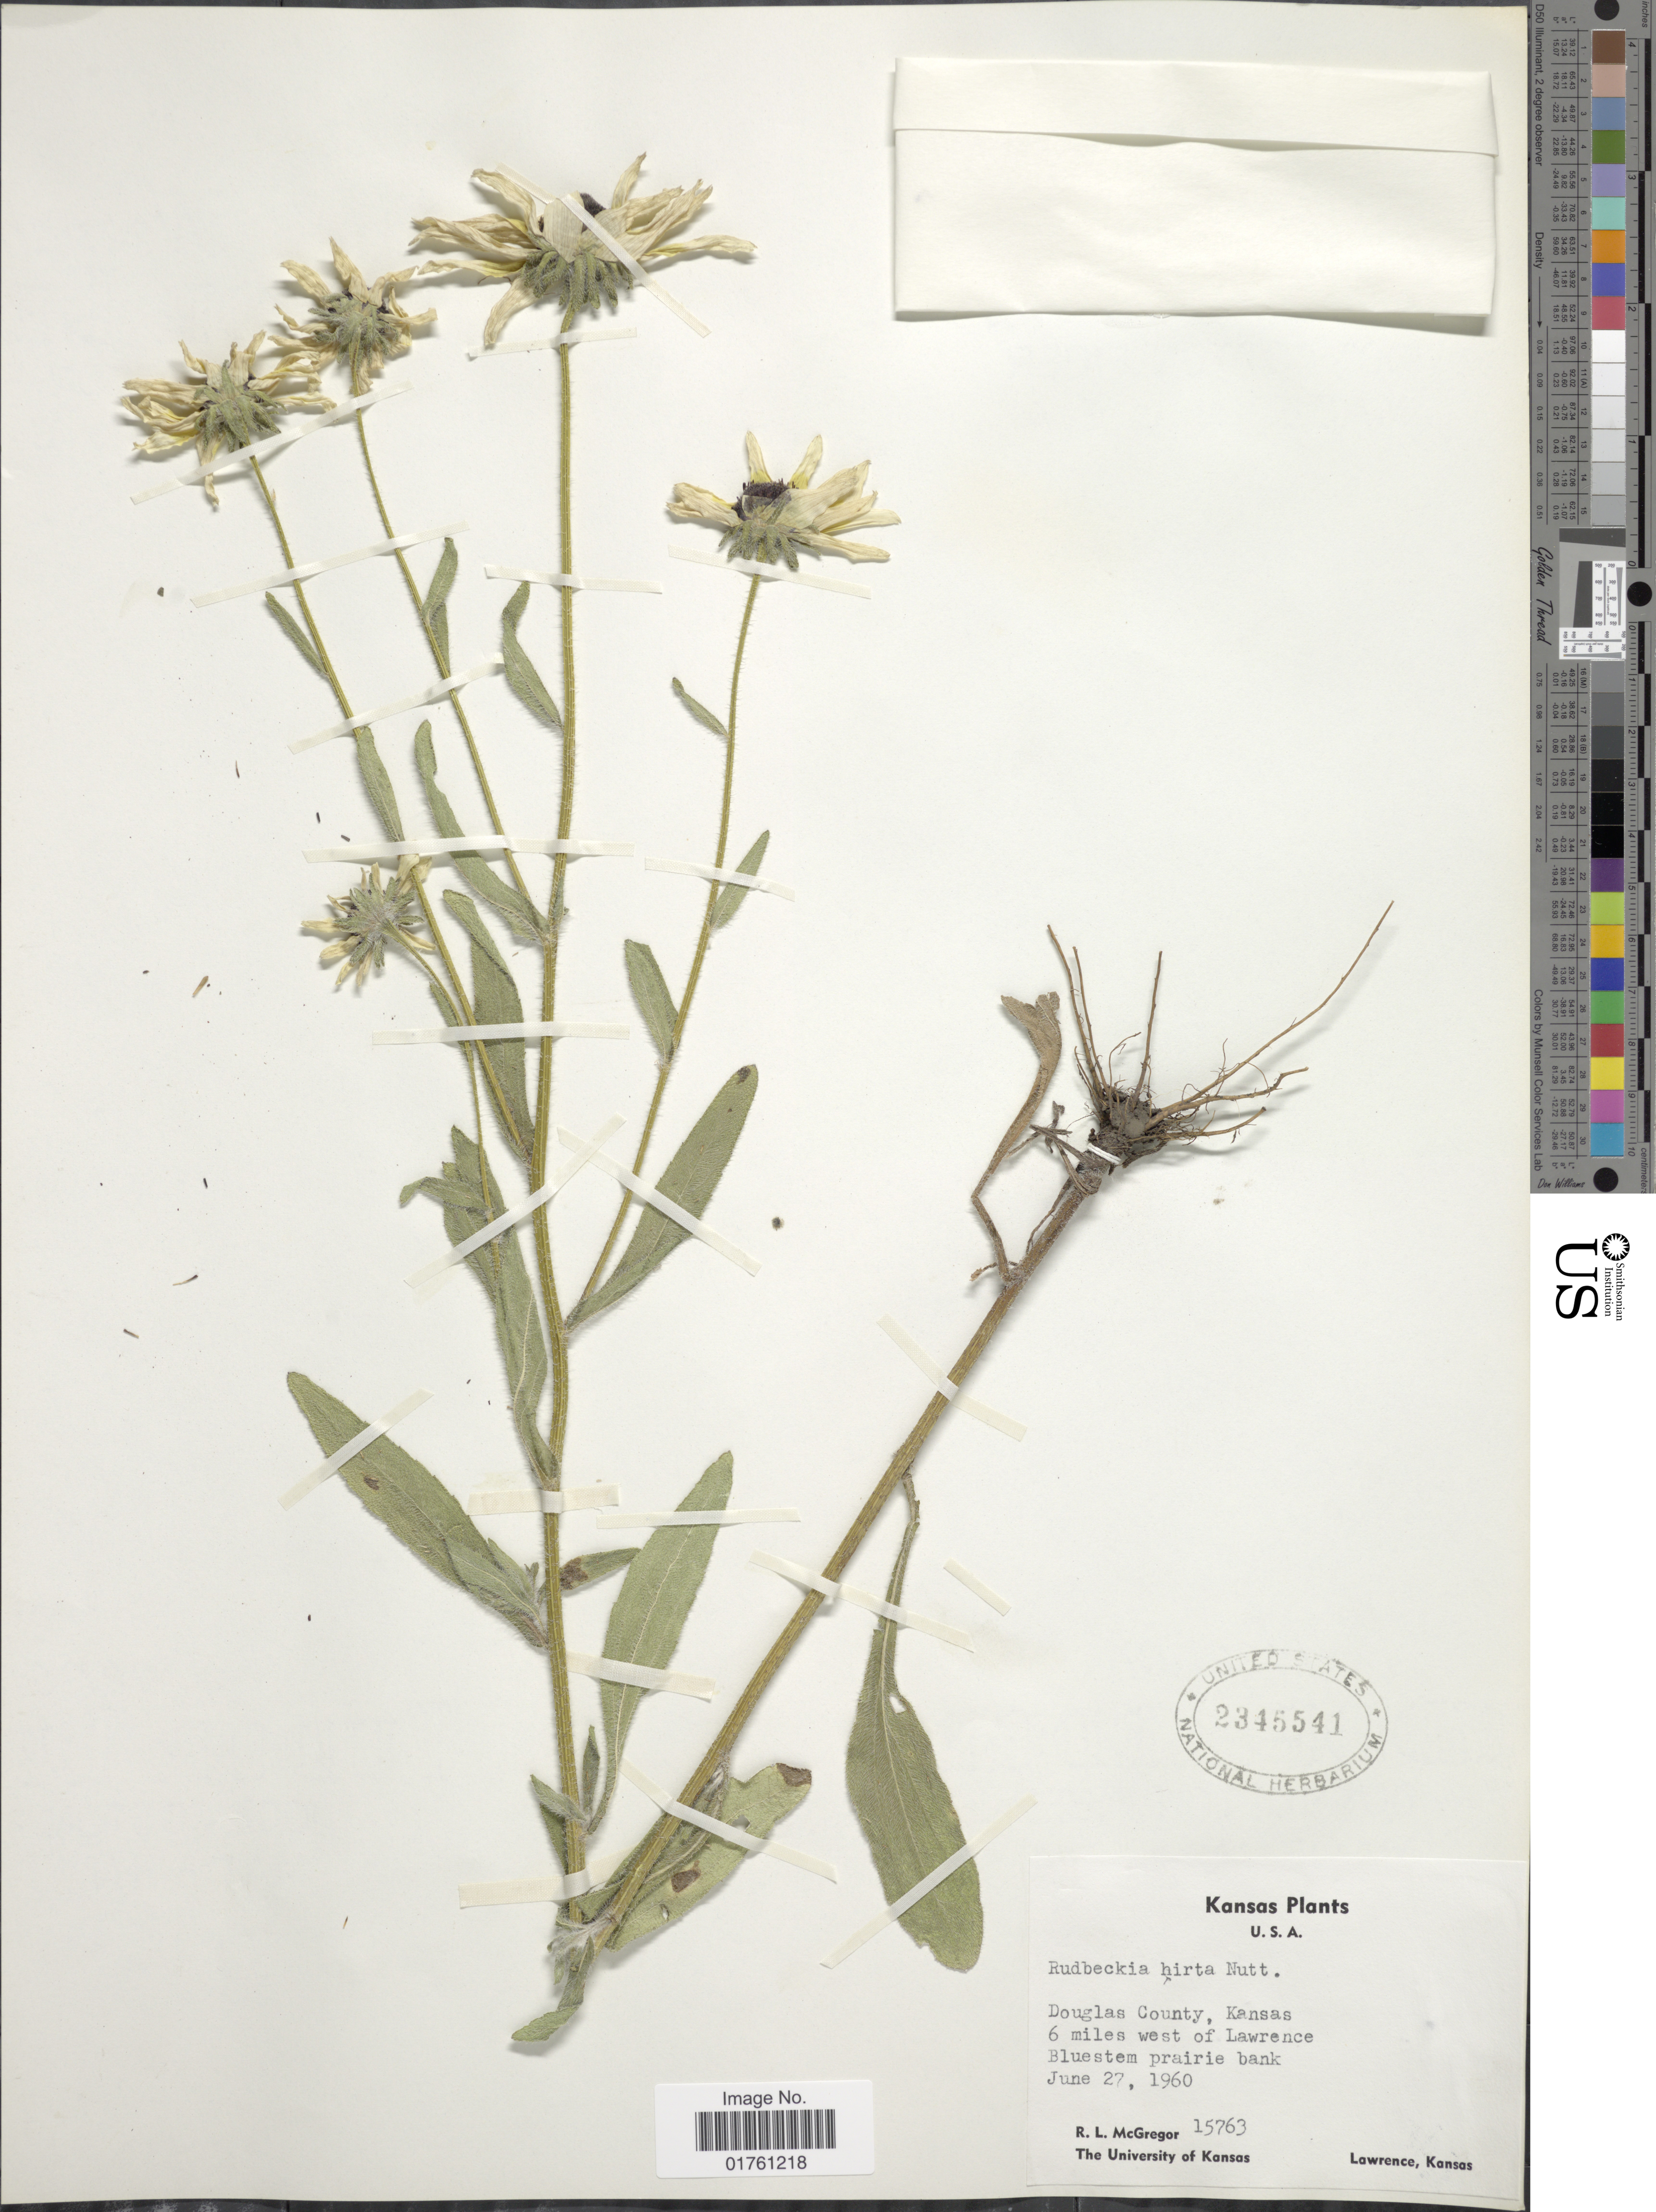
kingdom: Plantae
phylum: Tracheophyta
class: Magnoliopsida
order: Asterales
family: Asteraceae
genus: Rudbeckia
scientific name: Rudbeckia hirta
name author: L.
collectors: R. McGregor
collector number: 15763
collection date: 1960-06-27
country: United States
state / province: Kansas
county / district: Douglas County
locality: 6 miles west of Lawrence, Bluestem prairie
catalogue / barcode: US 2345541